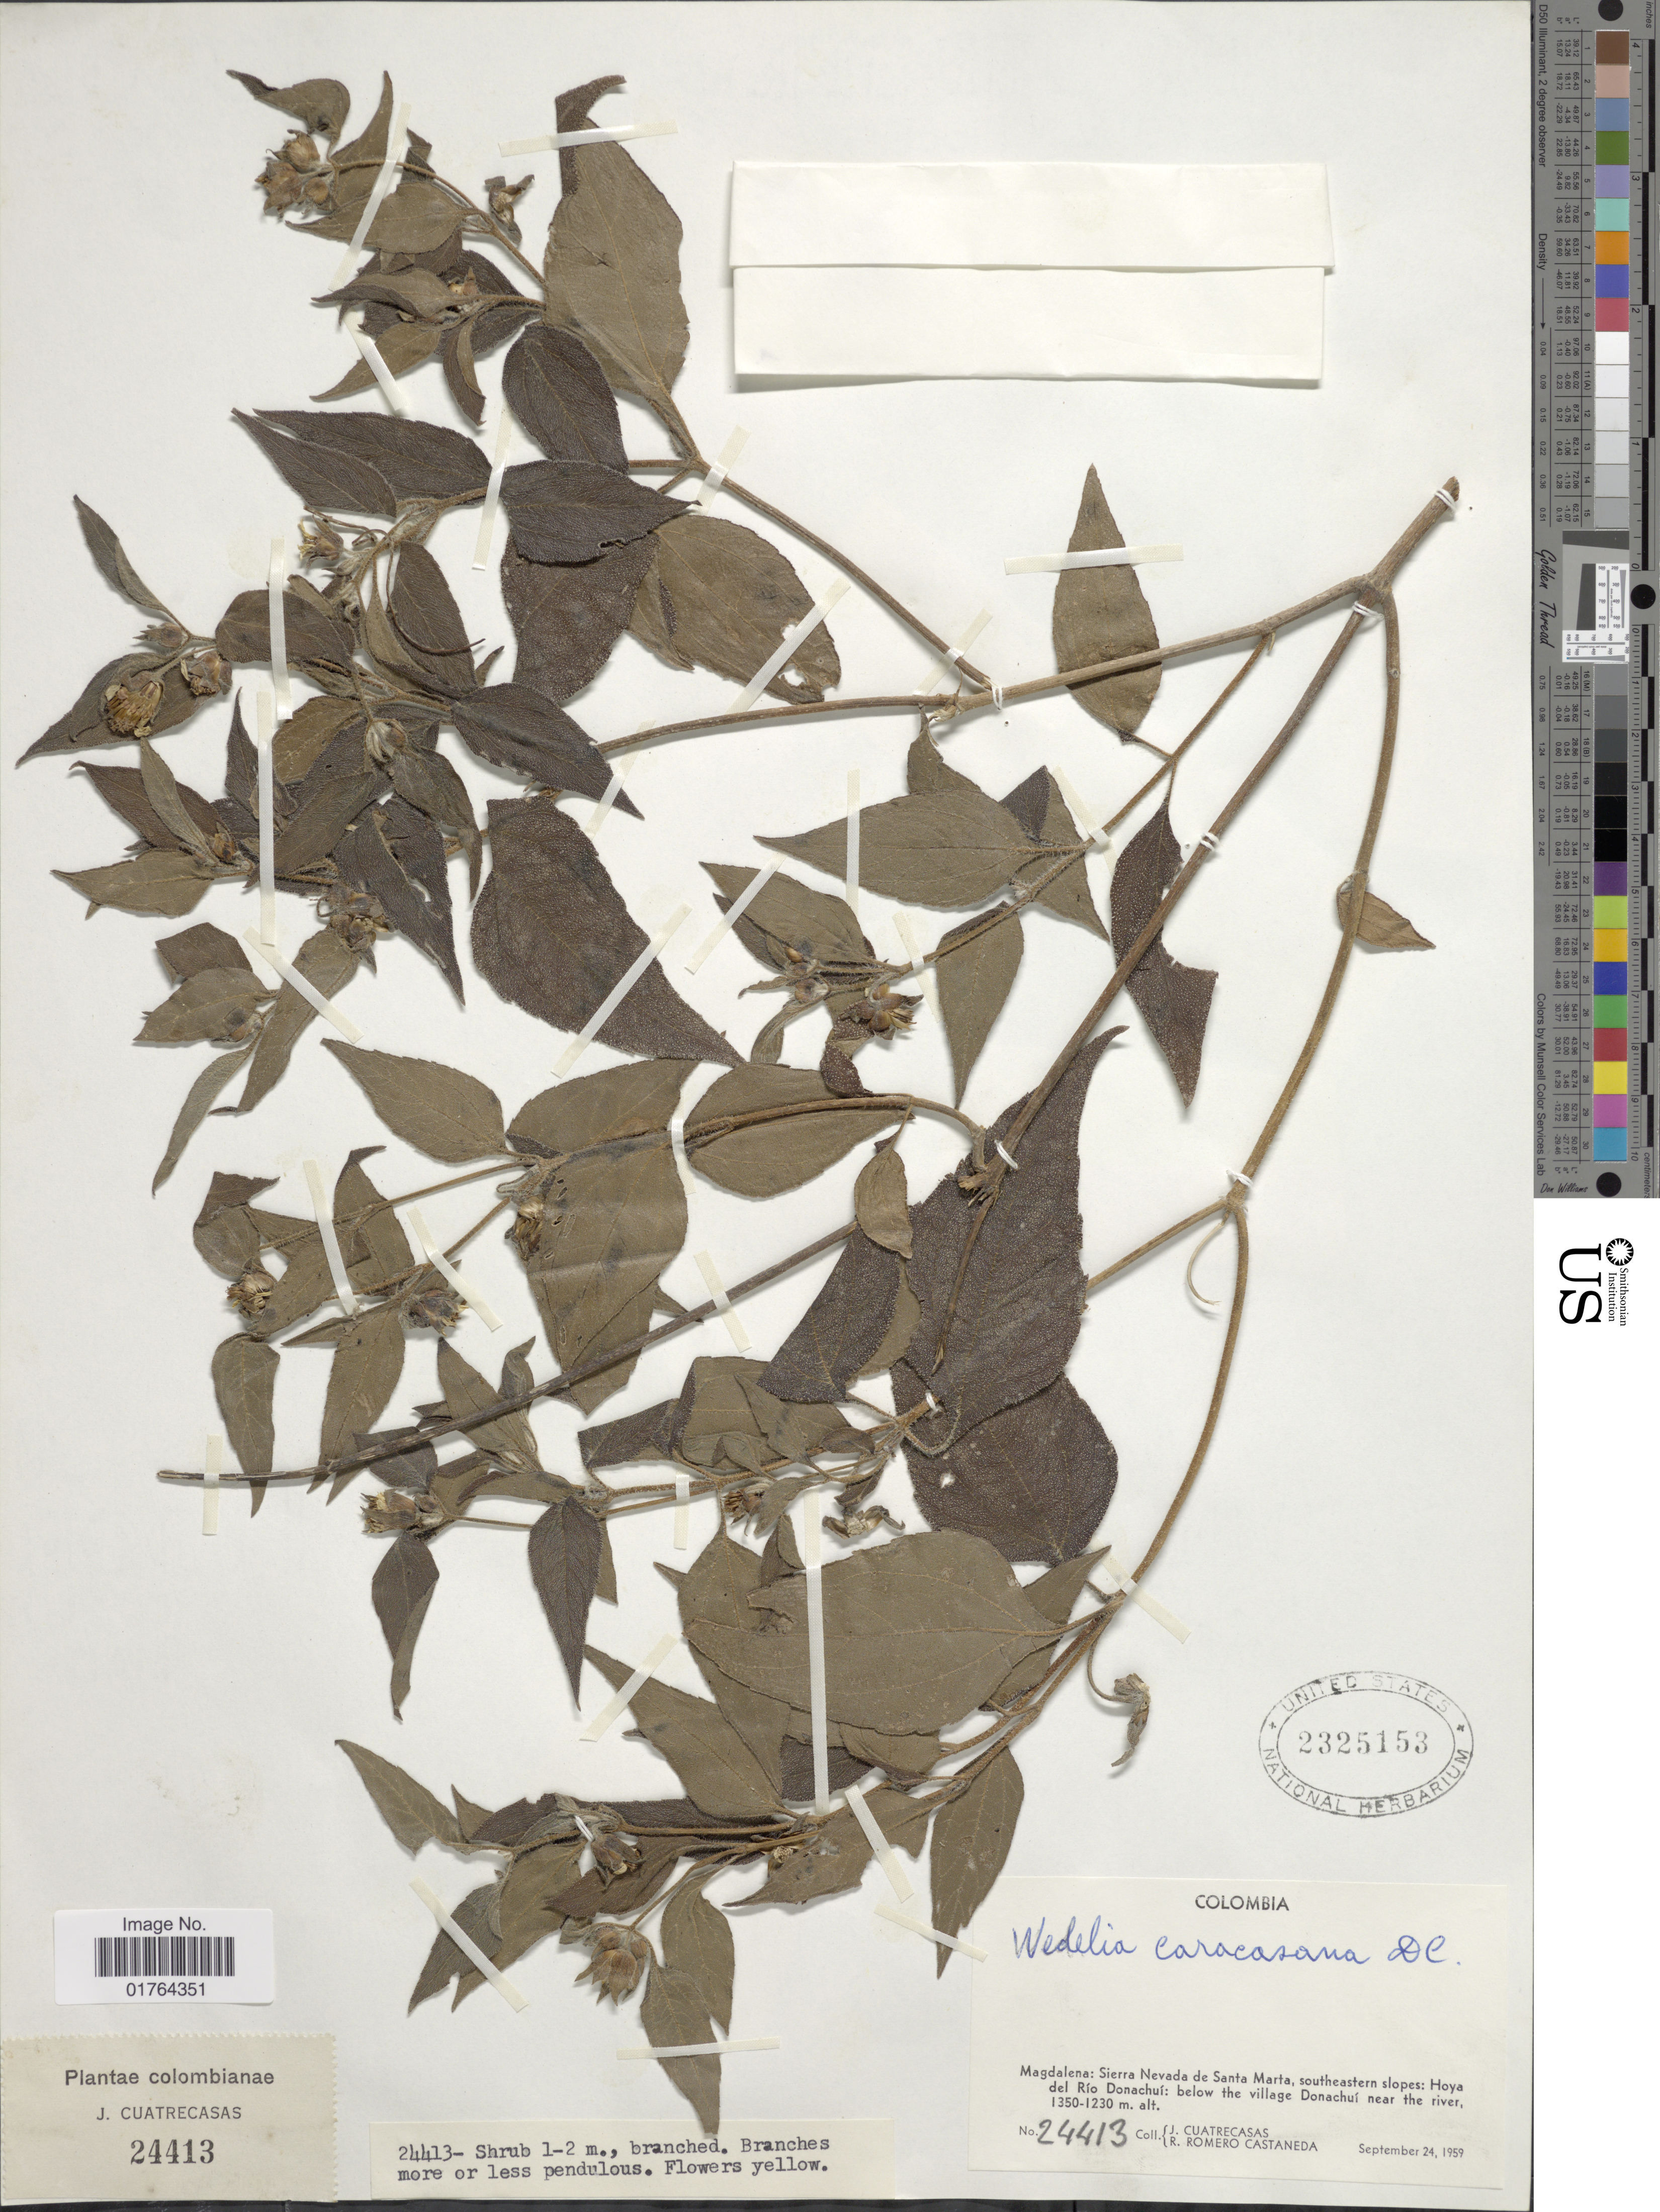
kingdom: Plantae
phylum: Tracheophyta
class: Magnoliopsida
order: Asterales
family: Asteraceae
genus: Wedelia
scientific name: Wedelia calycina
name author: Rich.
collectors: J. Cuatrecasas & R. Romero Castañeda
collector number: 24413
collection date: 1959-09-24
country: Colombia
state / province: Magdalena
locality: Magdalena: Soierra Nevada de Santa Marta, southeastern slopes: Hoya del Rio Donachui: below the village Donachui near the river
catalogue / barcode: US 2325153